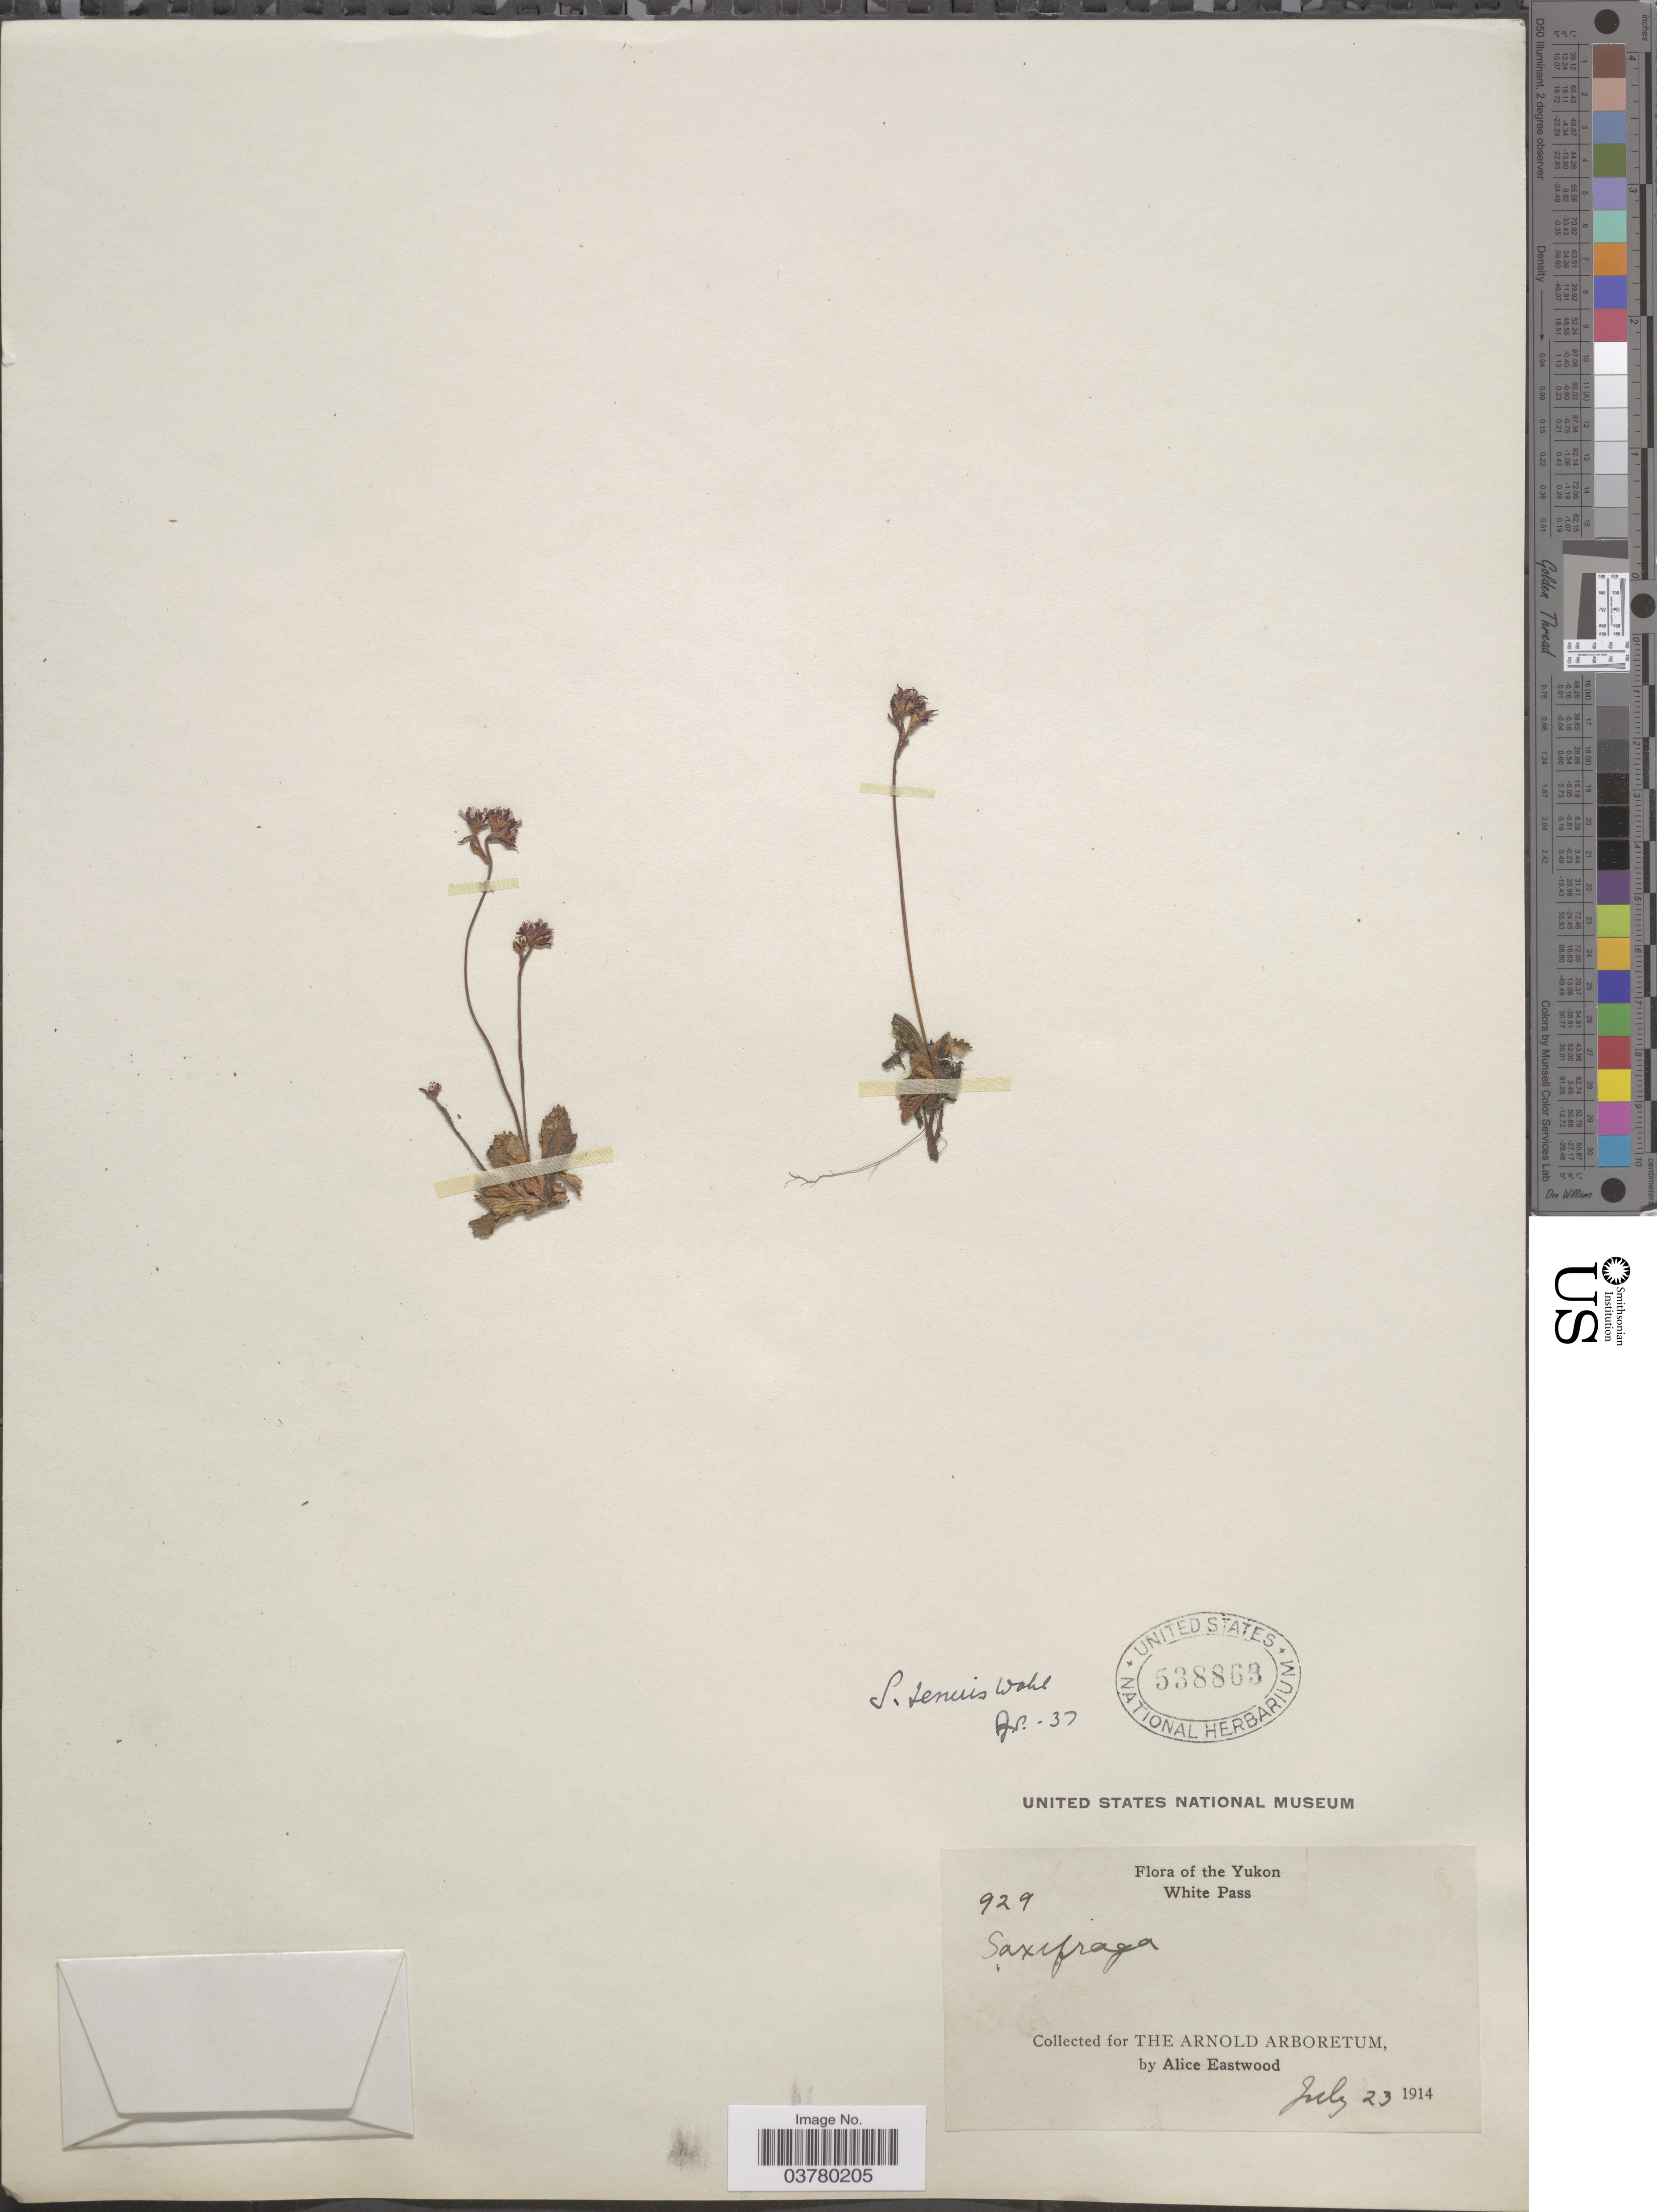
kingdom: Plantae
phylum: Tracheophyta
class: Magnoliopsida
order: Saxifragales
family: Saxifragaceae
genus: Micranthes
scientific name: Micranthes tenuis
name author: (Wahlenb.) Small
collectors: A. Eastwood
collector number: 929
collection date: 1914-07-23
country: Canada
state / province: Yukon Territory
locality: The Yukon. White Pass.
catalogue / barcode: US 538863